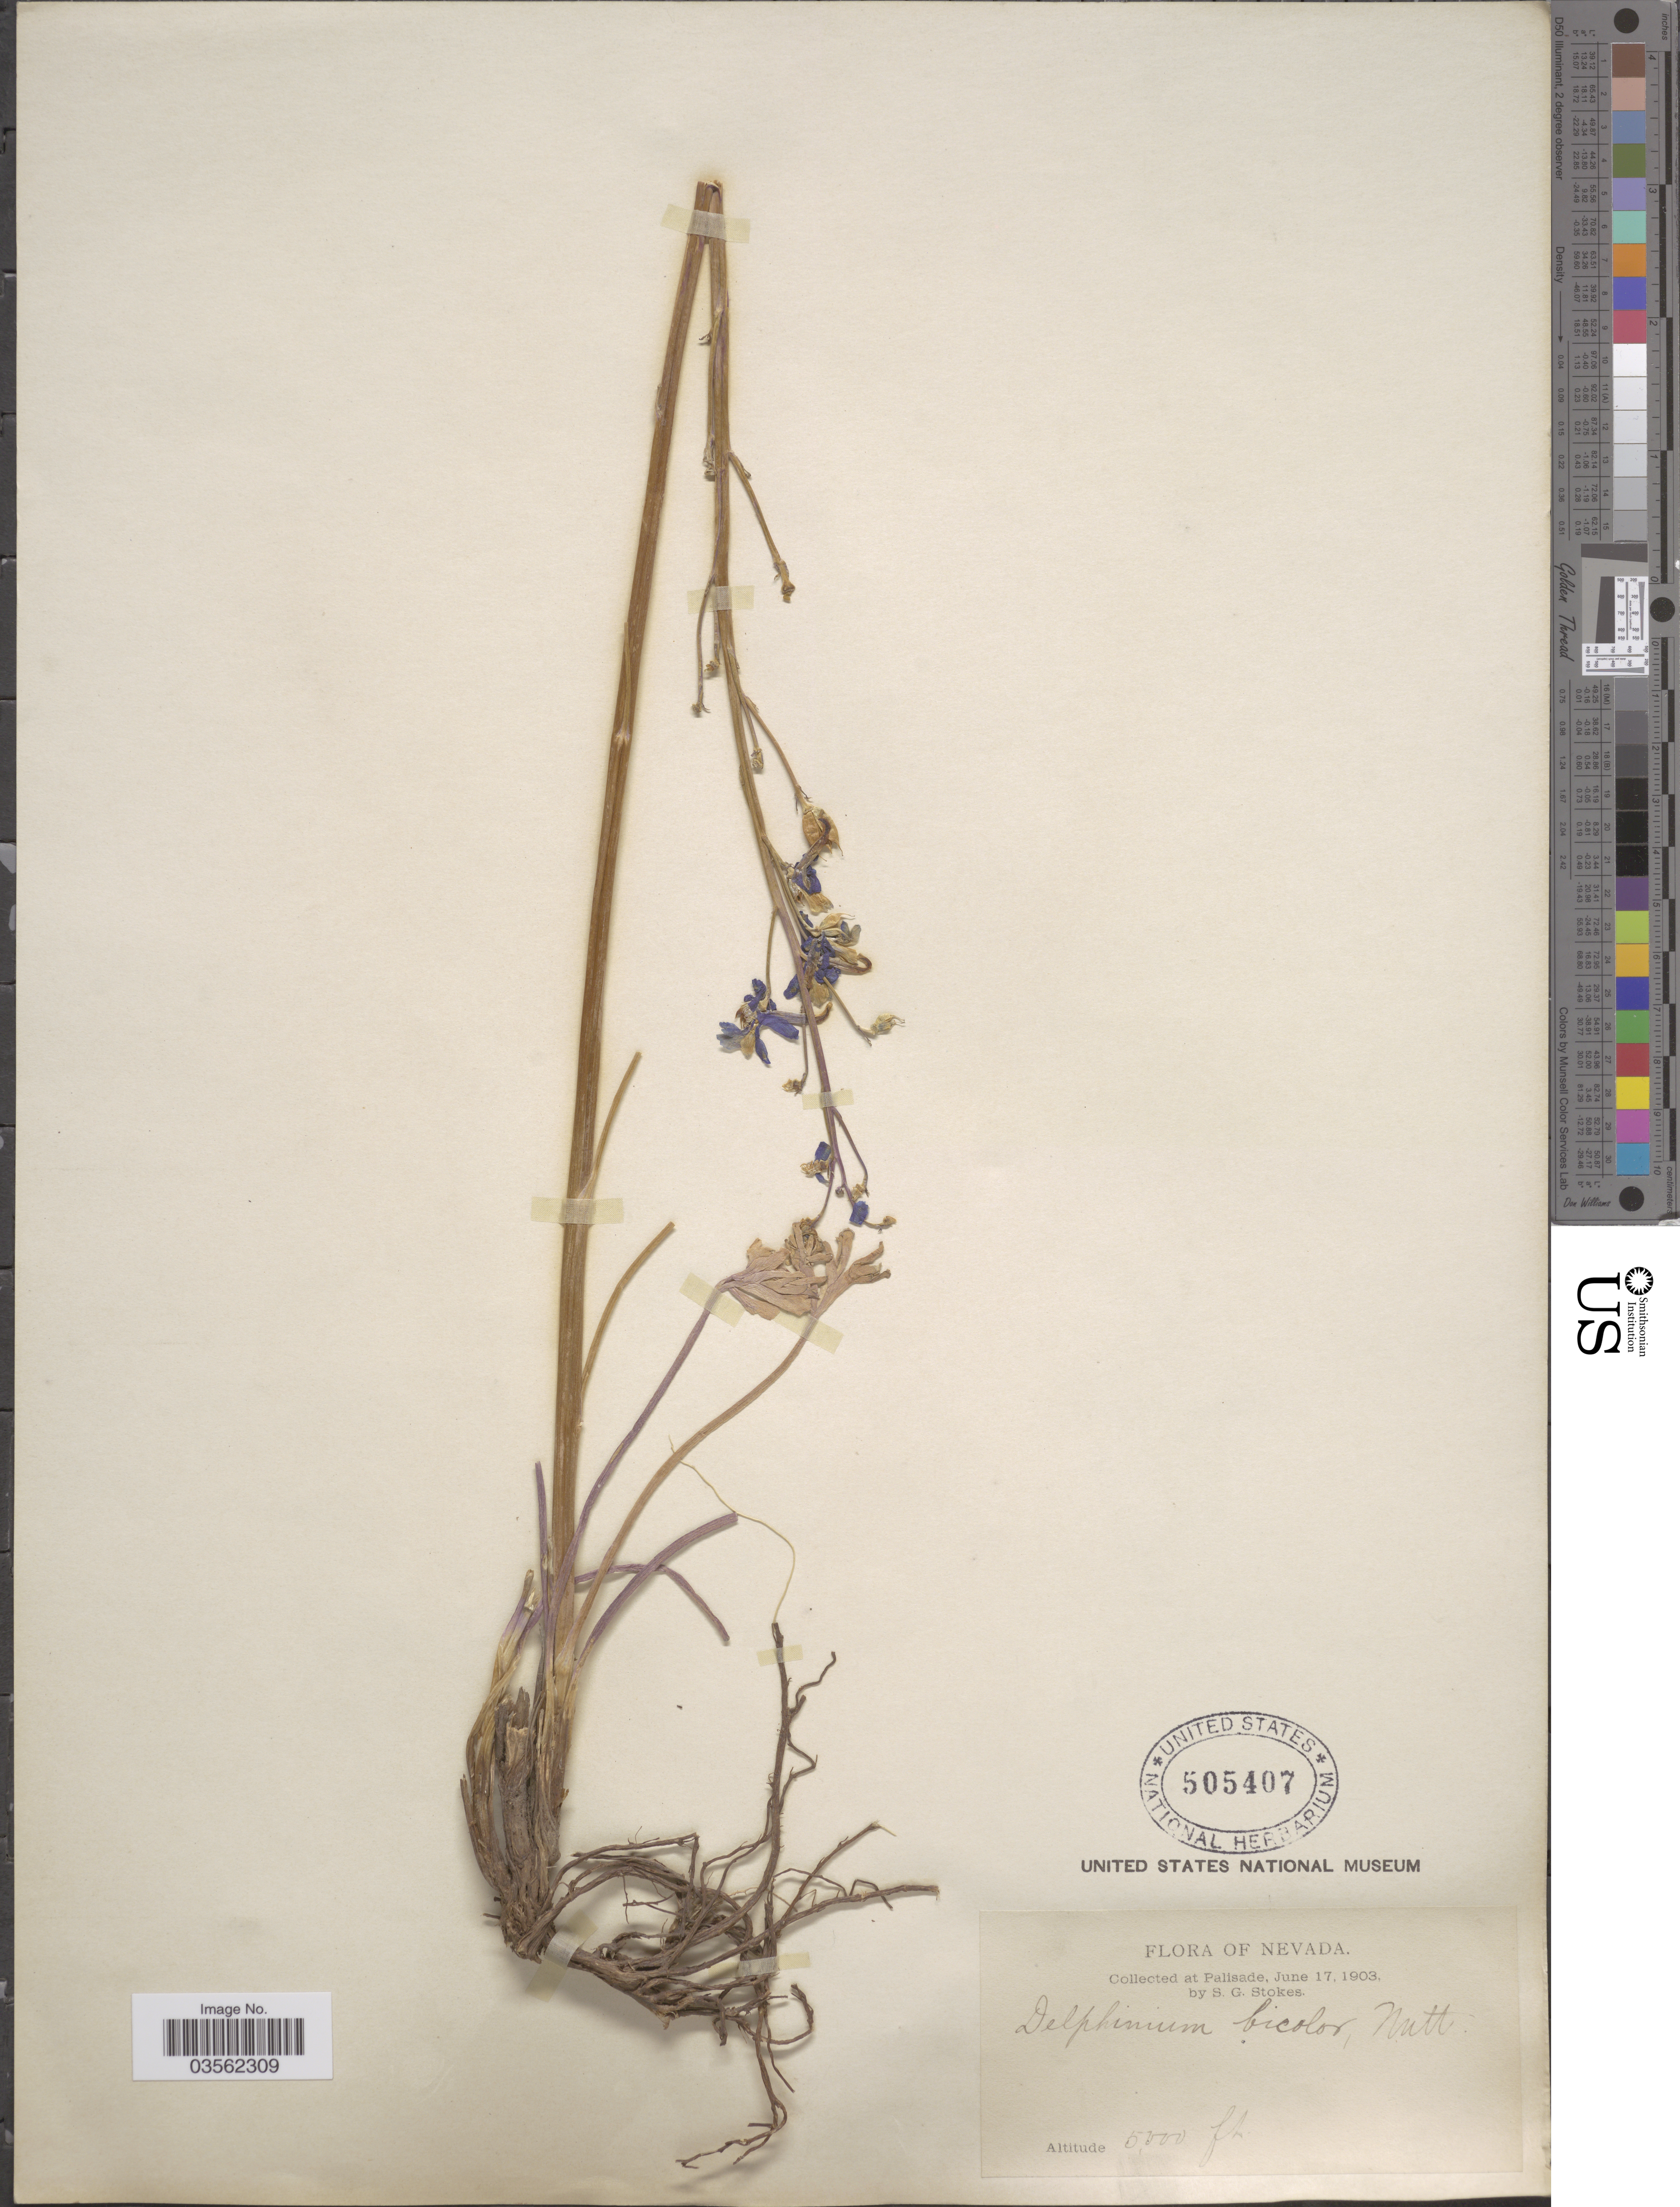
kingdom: Plantae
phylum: Tracheophyta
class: Magnoliopsida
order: Ranunculales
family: Ranunculaceae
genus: Delphinium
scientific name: Delphinium andersonii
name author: A. Gray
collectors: S. G. Stokes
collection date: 1903-06-17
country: United States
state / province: Nevada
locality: Palisade.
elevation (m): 1524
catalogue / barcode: US 505407